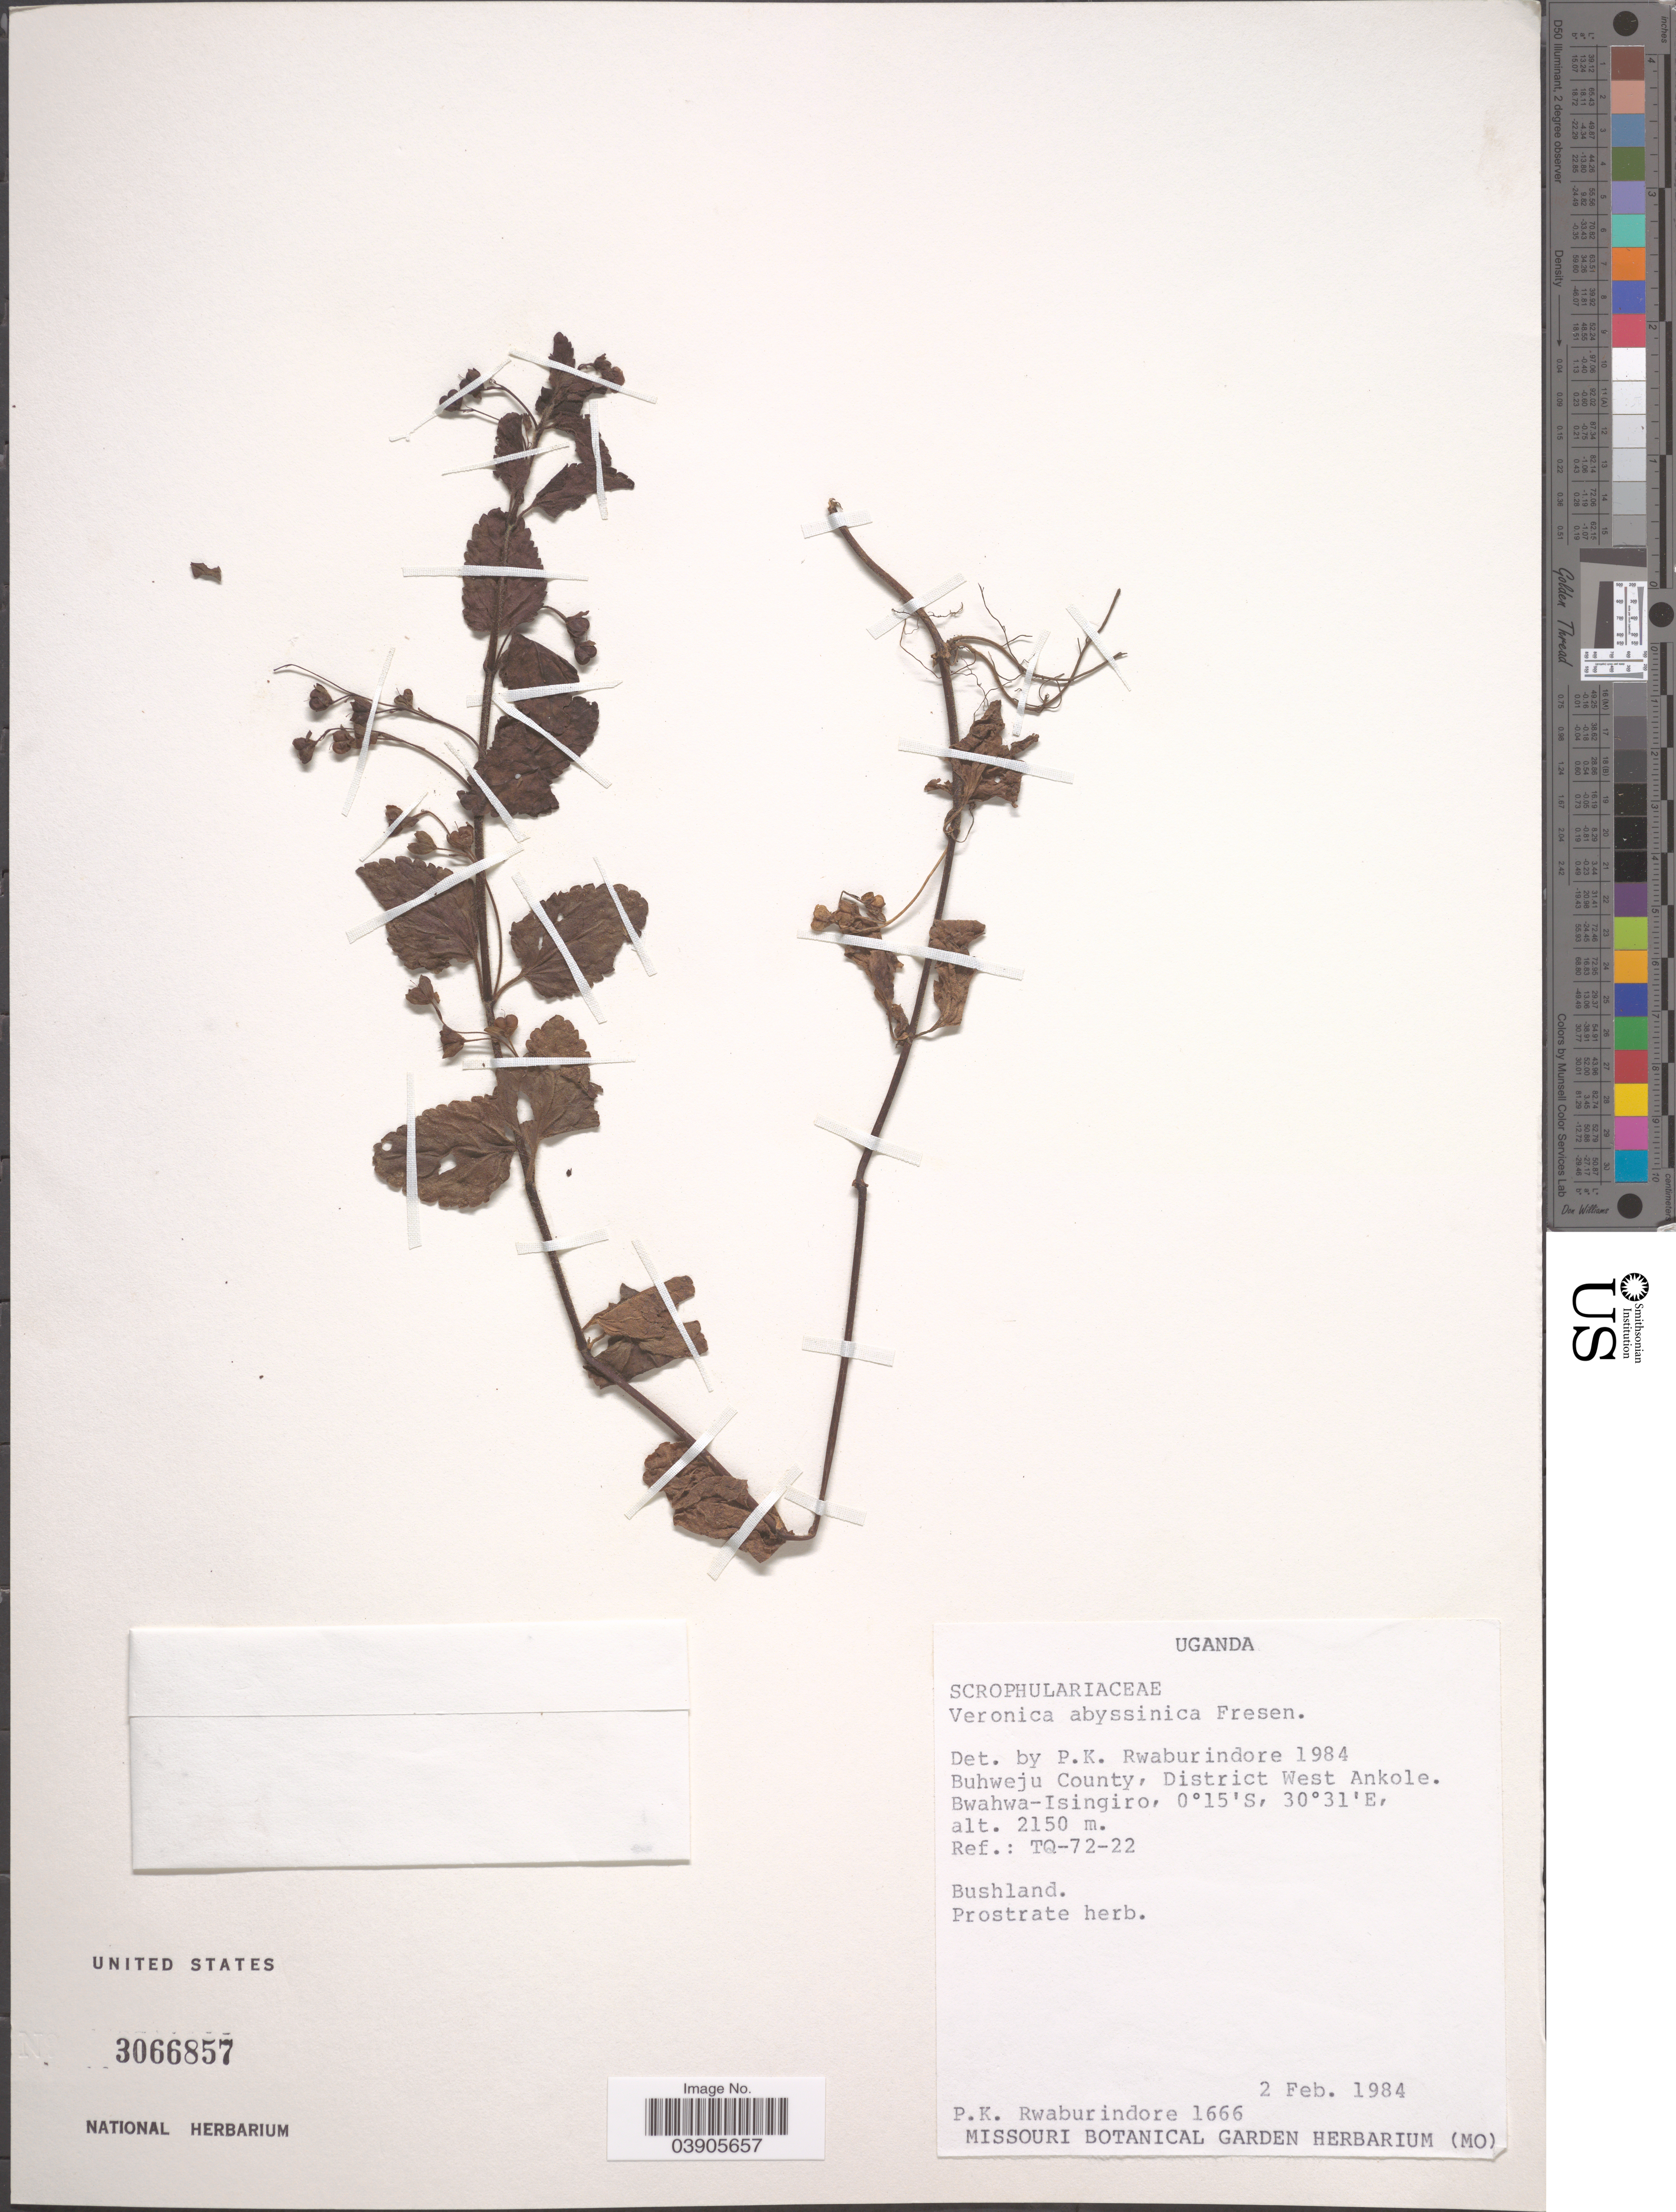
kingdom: Plantae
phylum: Tracheophyta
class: Magnoliopsida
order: Lamiales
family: Plantaginaceae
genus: Veronica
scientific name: Veronica abyssinica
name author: Fresen.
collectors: P. Rwaburindore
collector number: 1666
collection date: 1984-02-02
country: Uganda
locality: Buhweju County, District West Ankole. Bwahwa-Isingiro.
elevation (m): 2150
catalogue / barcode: US 3066857